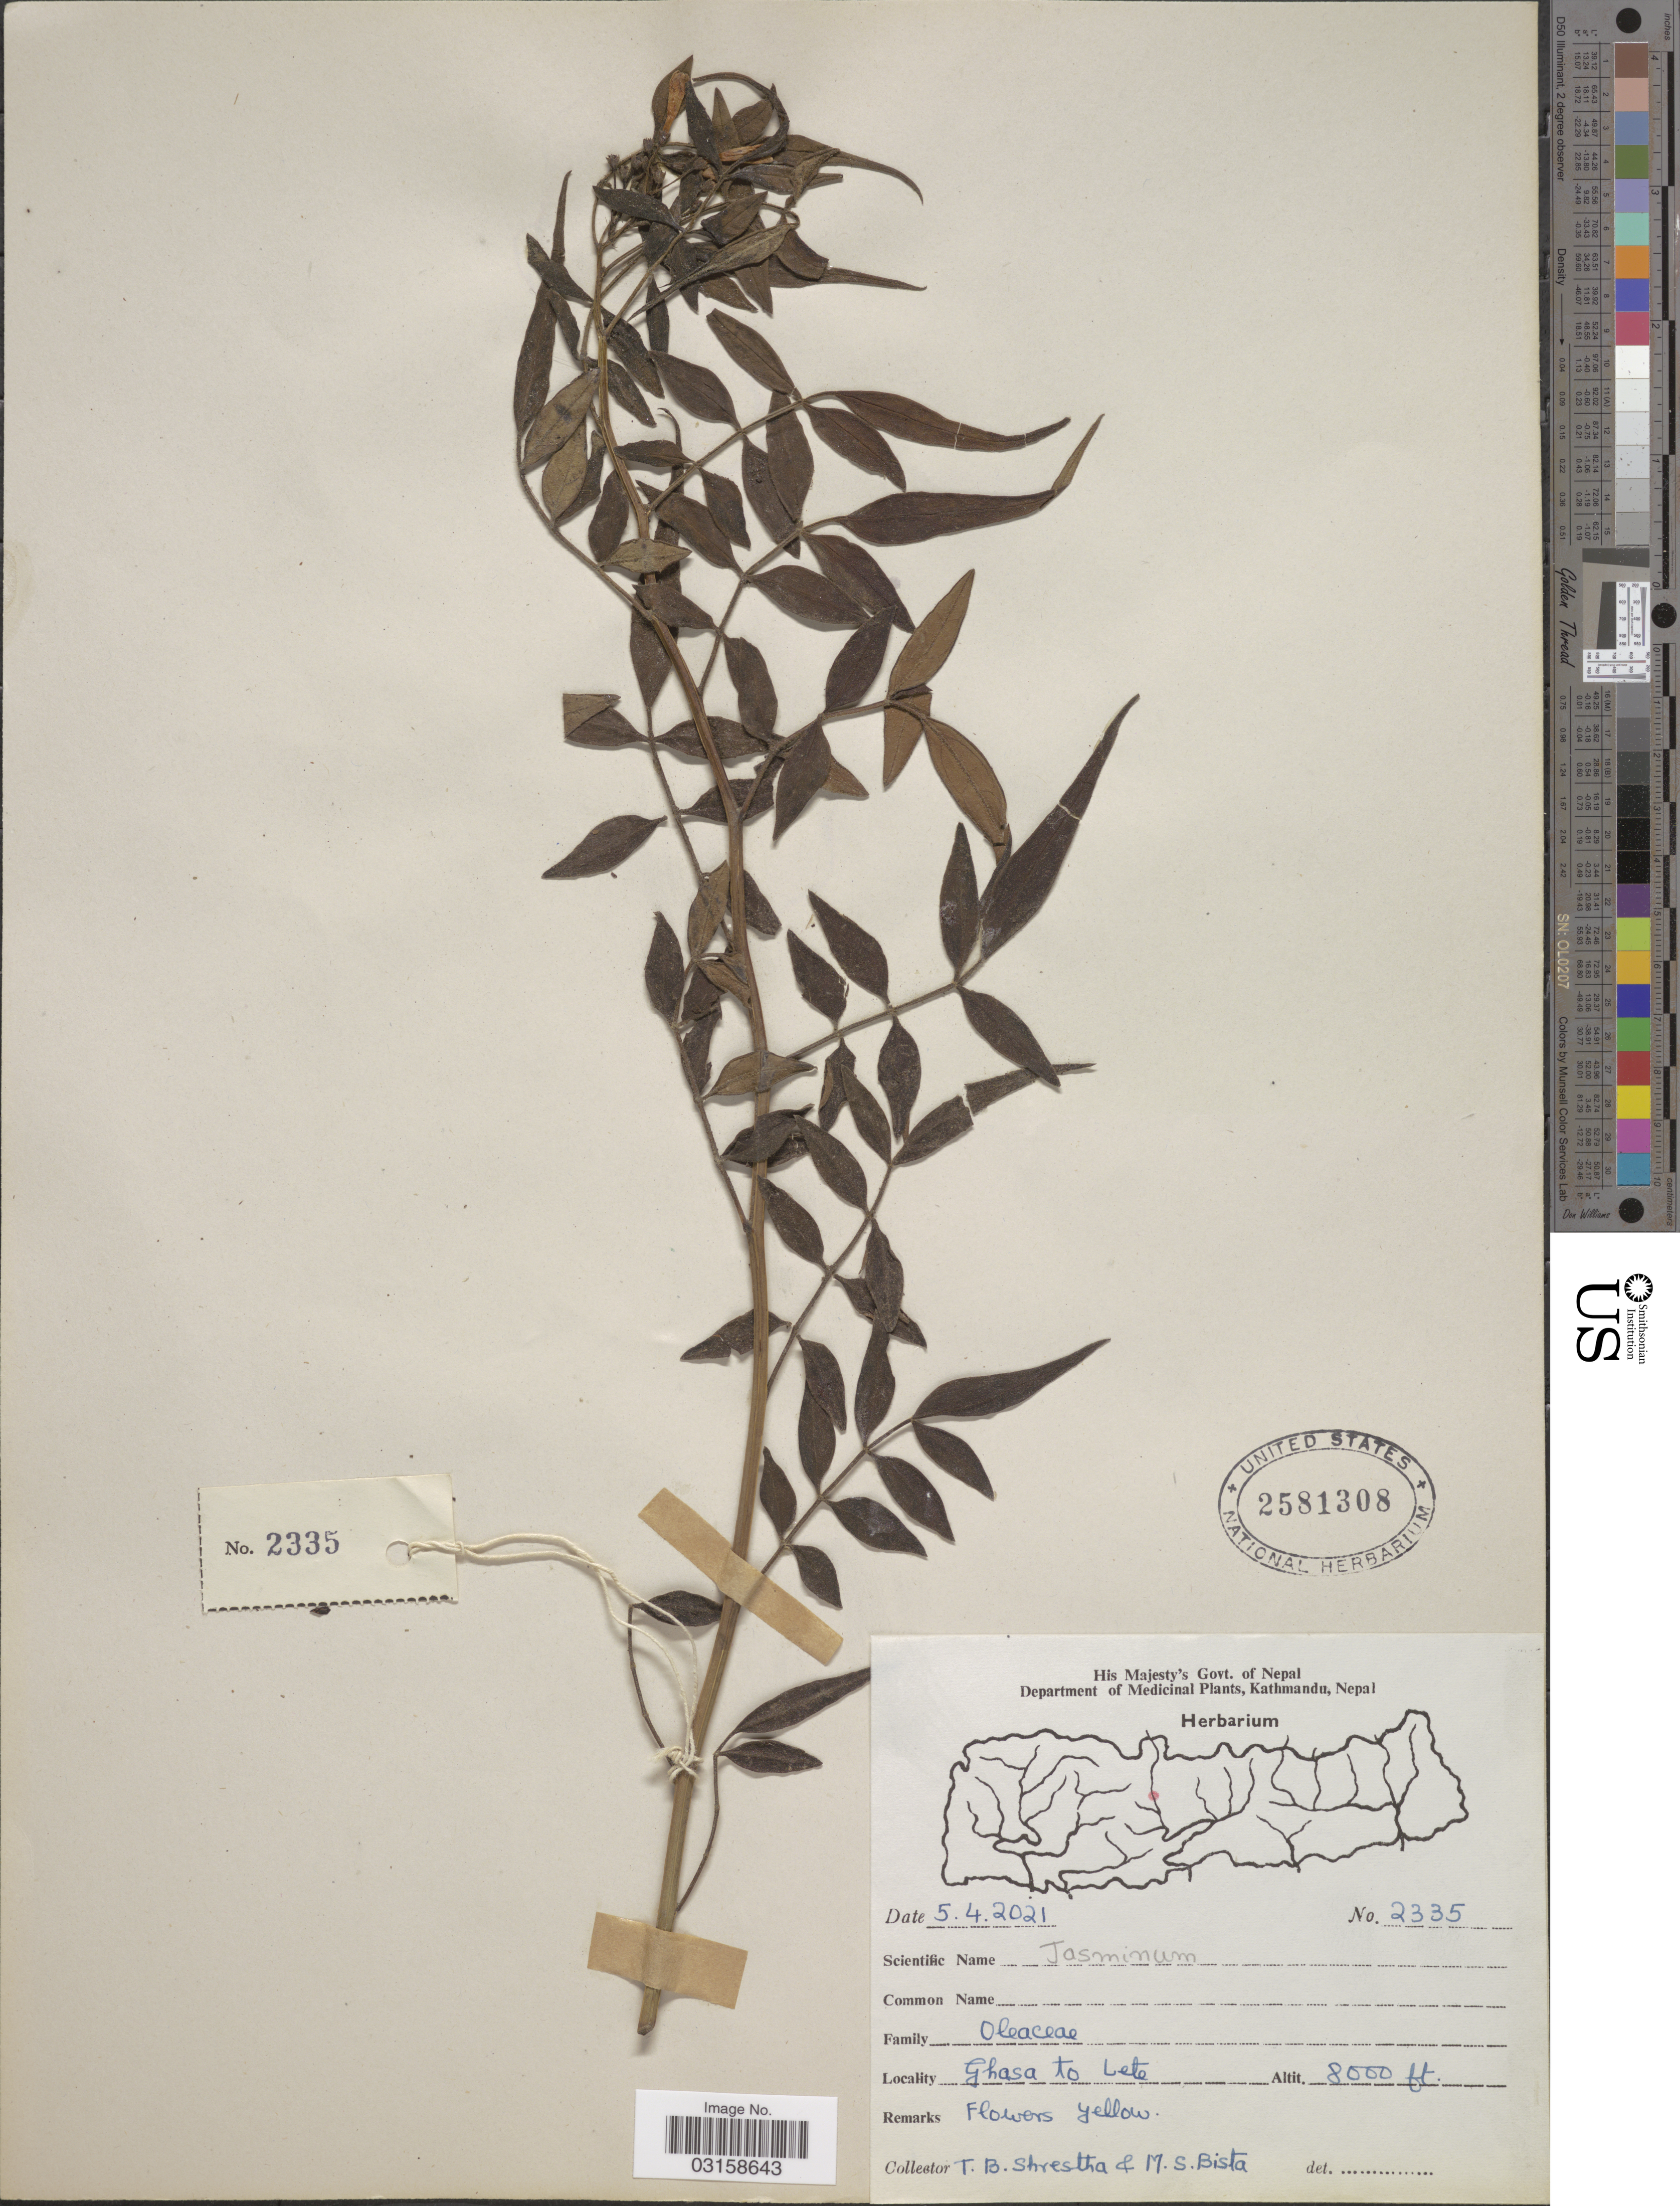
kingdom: Plantae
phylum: Tracheophyta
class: Magnoliopsida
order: Lamiales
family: Oleaceae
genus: Jasminum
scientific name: Jasminum sp.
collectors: T. B. Shrestha & M. Bista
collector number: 2335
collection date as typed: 5.4.2021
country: Nepal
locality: Ghasa to Lete.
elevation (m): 2438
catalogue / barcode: US 2581308